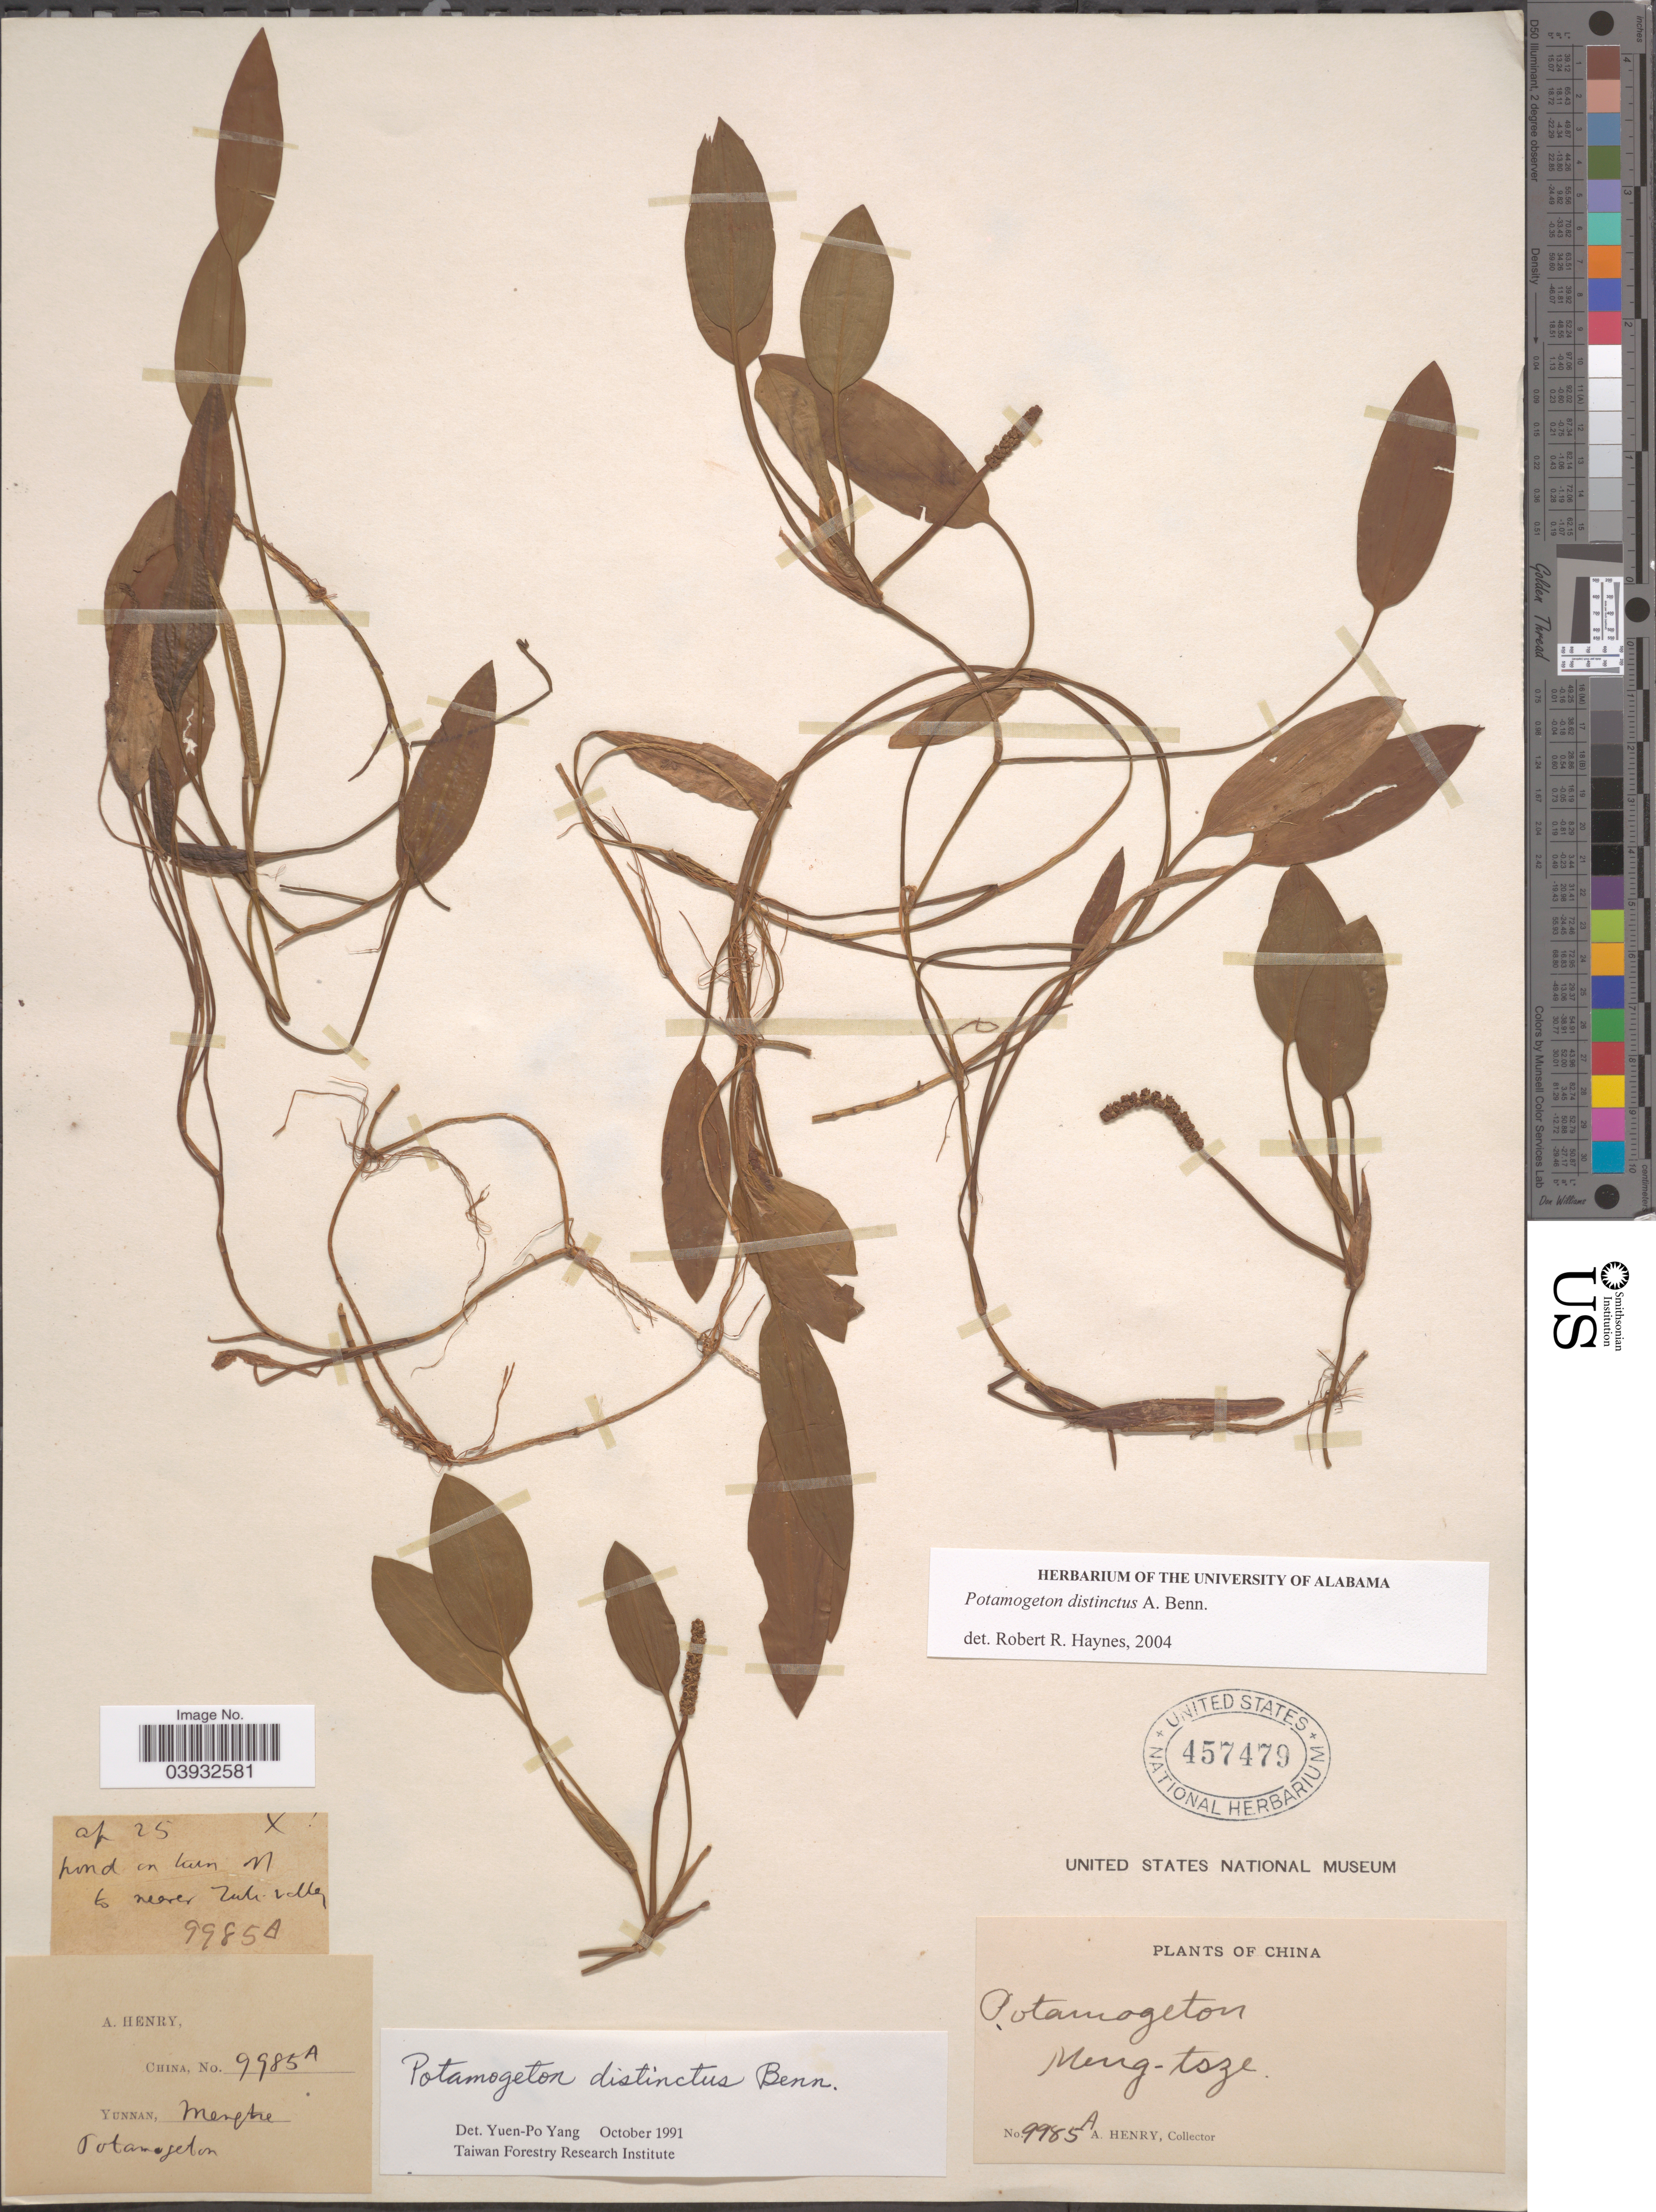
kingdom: Plantae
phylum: Tracheophyta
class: Liliopsida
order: Alismatales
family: Potamogetonaceae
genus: Potamogeton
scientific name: Potamogeton distinctus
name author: A. Benn.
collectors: A. Henry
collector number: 9985 A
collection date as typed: Transcribed d/m/y: /4/25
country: China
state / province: Yunnan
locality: Meng-tsze. found on turn off to nearer Zuli valley.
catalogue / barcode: US 457479